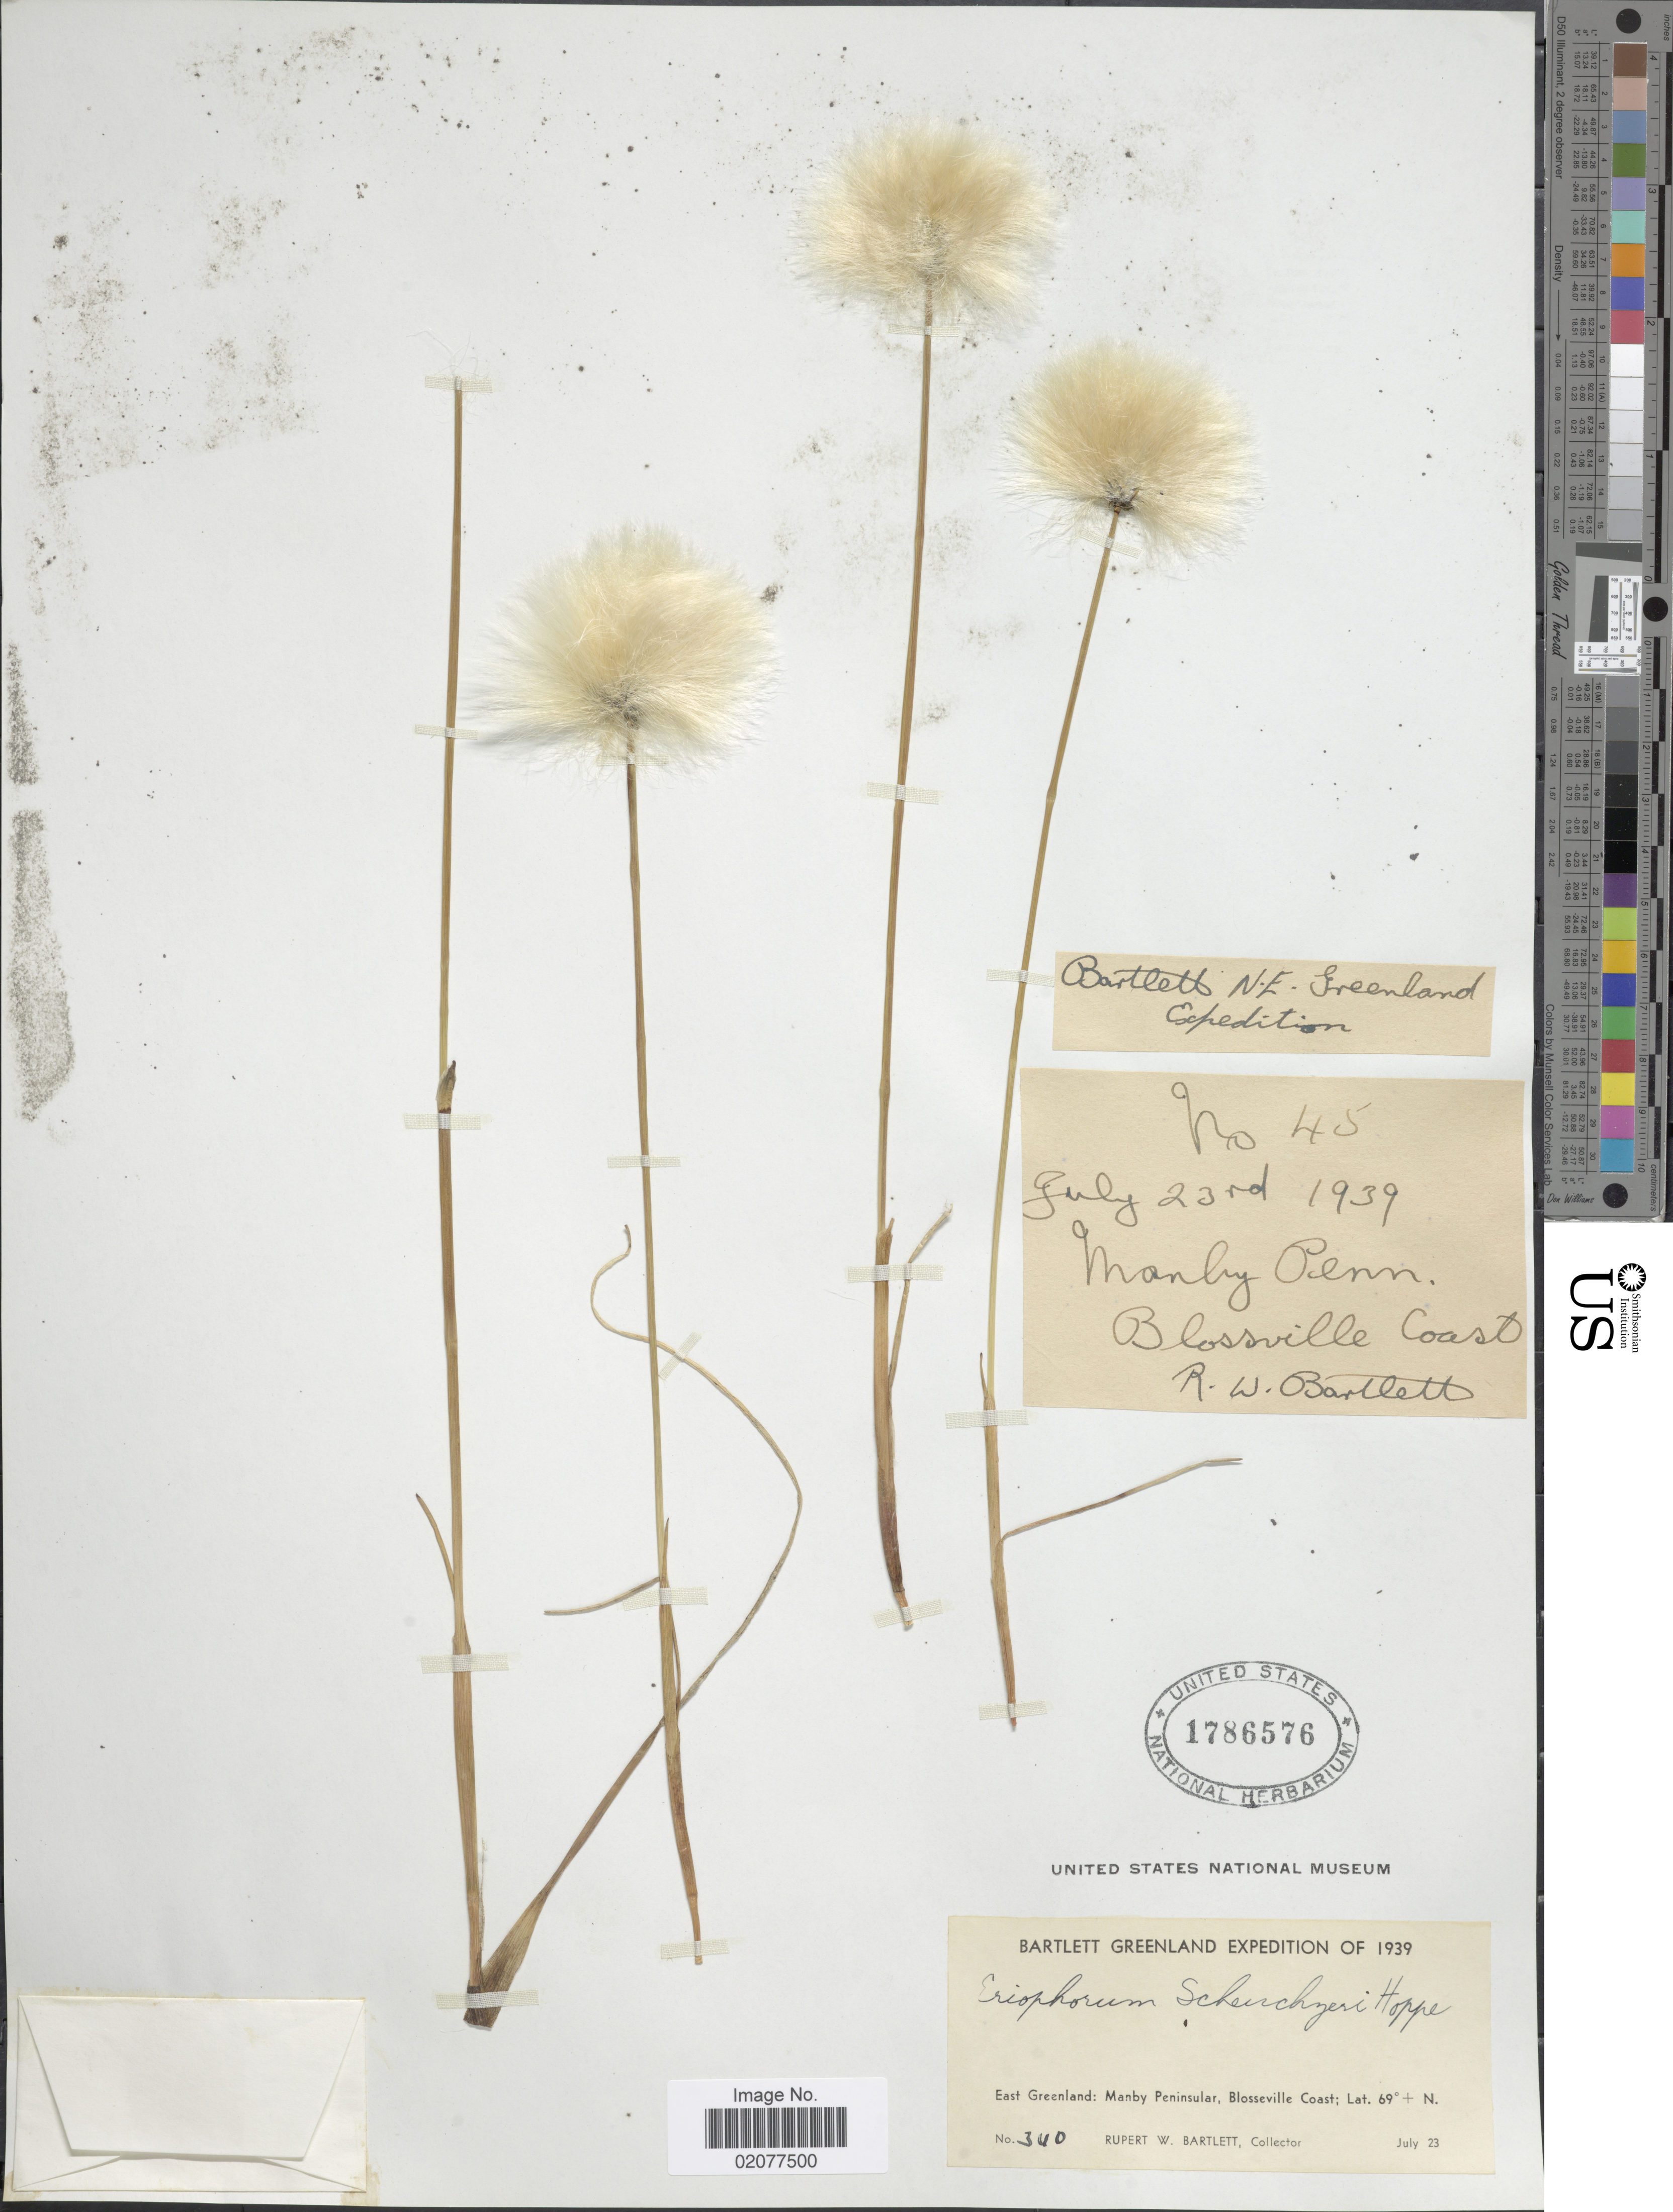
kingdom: Plantae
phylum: Tracheophyta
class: Liliopsida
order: Poales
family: Cyperaceae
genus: Eriophorum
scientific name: Eriophorum scheuchzeri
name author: Hoppe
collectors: R. W. Bartlett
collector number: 340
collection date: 1939-07-23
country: Greenland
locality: East Greenland: Manby Peninsular, Blosseville Coast.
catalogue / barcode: US 1786576